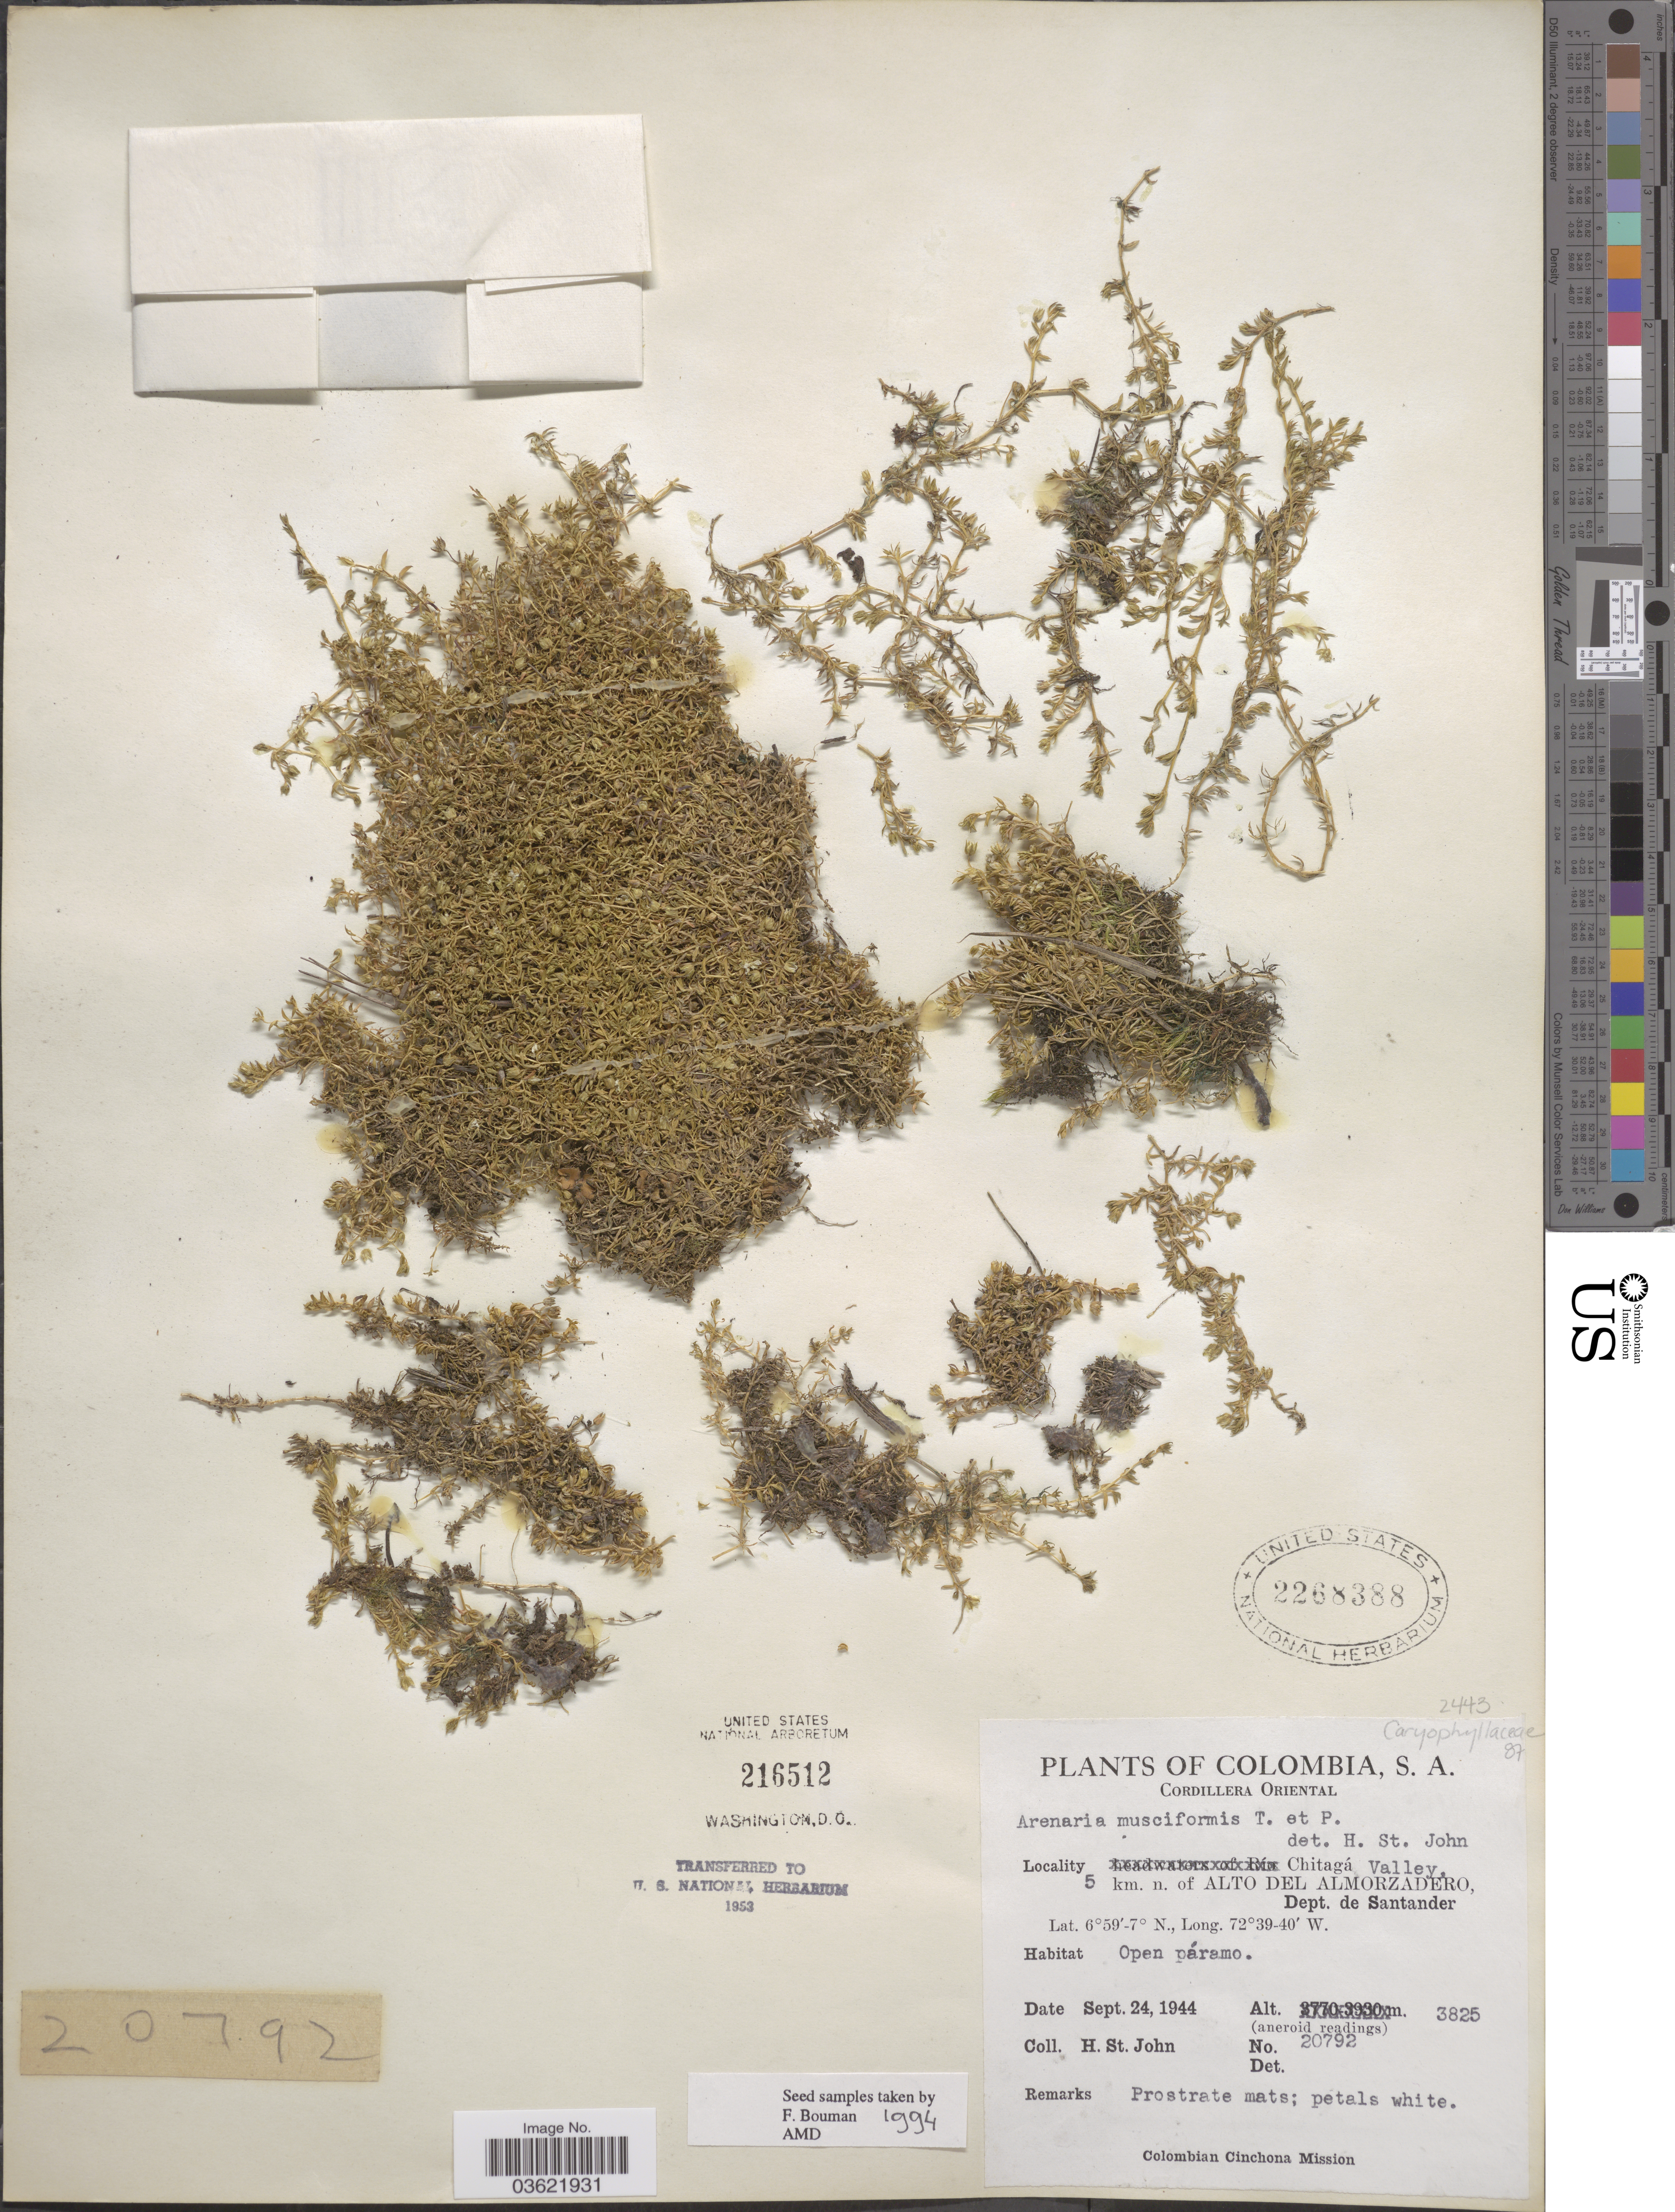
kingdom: Plantae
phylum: Tracheophyta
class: Magnoliopsida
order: Caryophyllales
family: Caryophyllaceae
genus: Arenaria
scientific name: Arenaria musciformis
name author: Triana & Planch.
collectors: H. St. John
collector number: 20792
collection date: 1944-09-24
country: Colombia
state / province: Santander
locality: Cordillera Oriental. Chitagá Valley. 5 km. n. of Alto del Almorzadero, Dept. de Santander.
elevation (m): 3825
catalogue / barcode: US 2268388